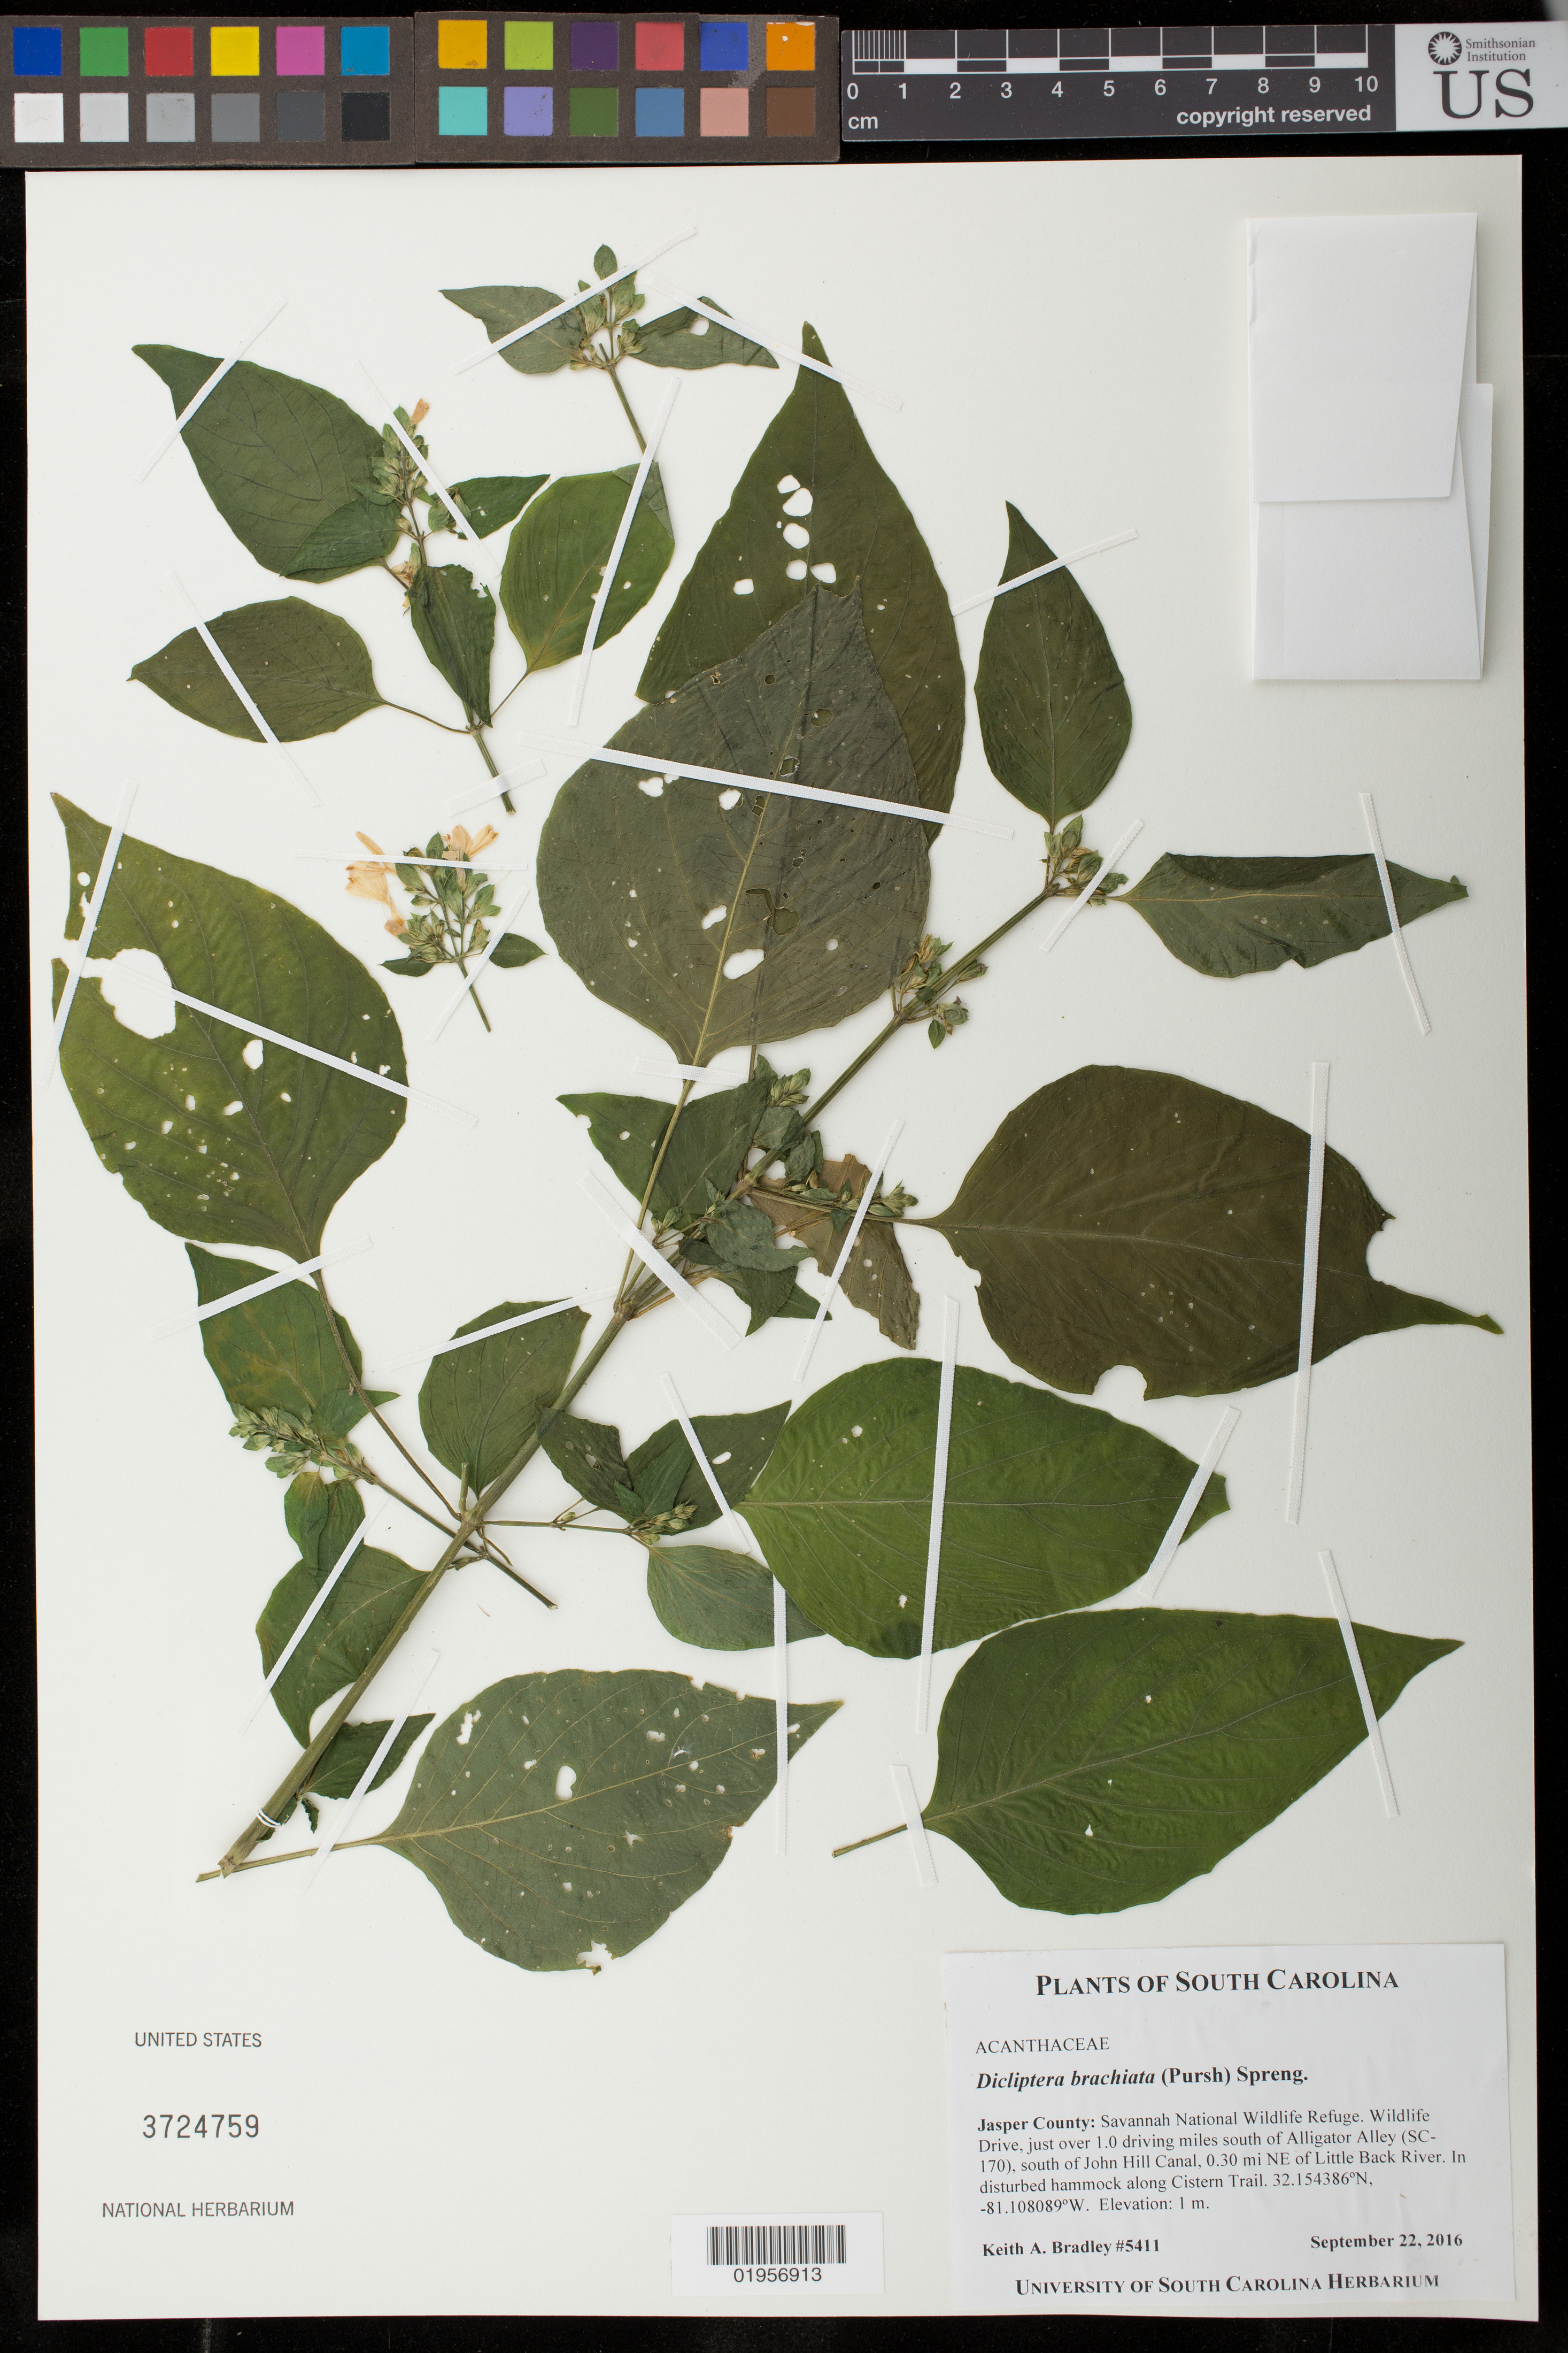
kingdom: Plantae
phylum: Tracheophyta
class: Magnoliopsida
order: Lamiales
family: Acanthaceae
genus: Dicliptera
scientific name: Dicliptera brachiata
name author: (Pursh) Spreng.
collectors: K. Bradley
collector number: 5411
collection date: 2016-09-22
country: United States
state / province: South Carolina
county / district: Jasper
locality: Savannah Nat. Wildlife Refuge, Wildlife Drive, 1 mi. S of Alligator Alley (SC-170), S of John Hill Canal, 0.3 mi. NE of Little Back River, along Cristern Trail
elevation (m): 1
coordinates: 32.154386 N, -81.108089W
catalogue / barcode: US 3724759